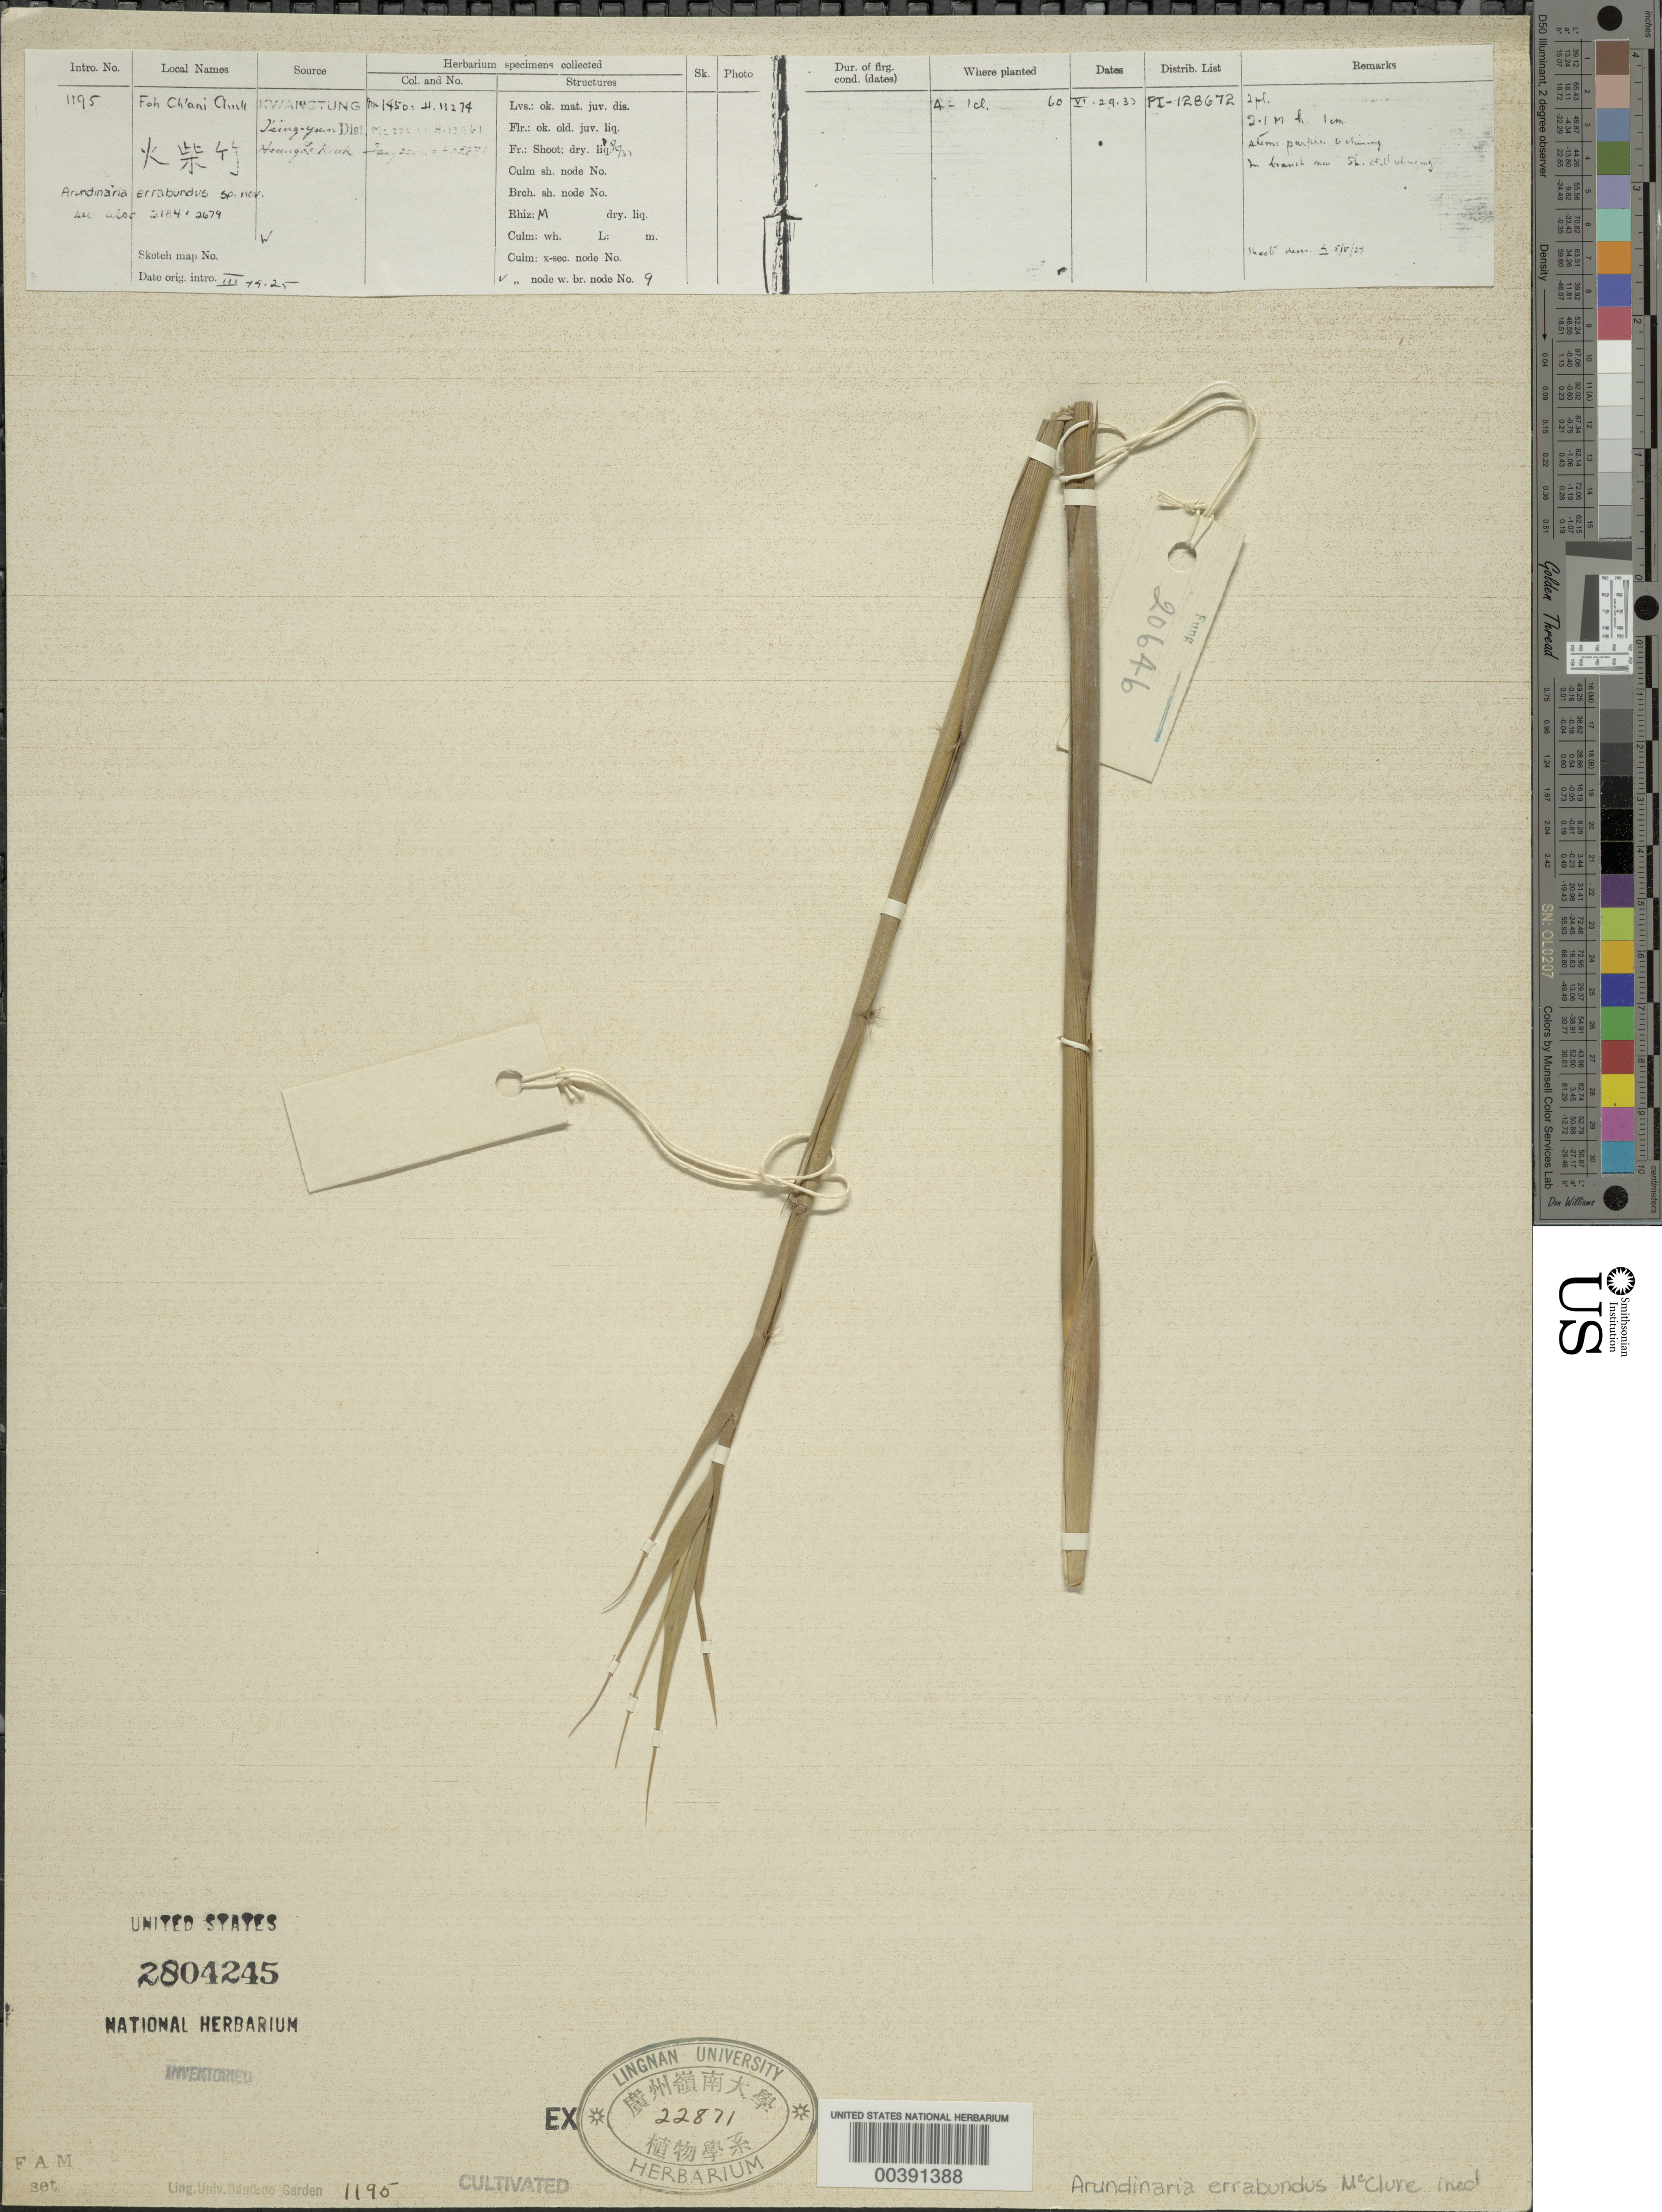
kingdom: Plantae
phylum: Tracheophyta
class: Liliopsida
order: Poales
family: Poaceae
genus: Arundinaria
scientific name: Arundinaria sp.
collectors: H. L. Fung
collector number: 20646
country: China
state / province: Guangdong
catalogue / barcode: US 2804245